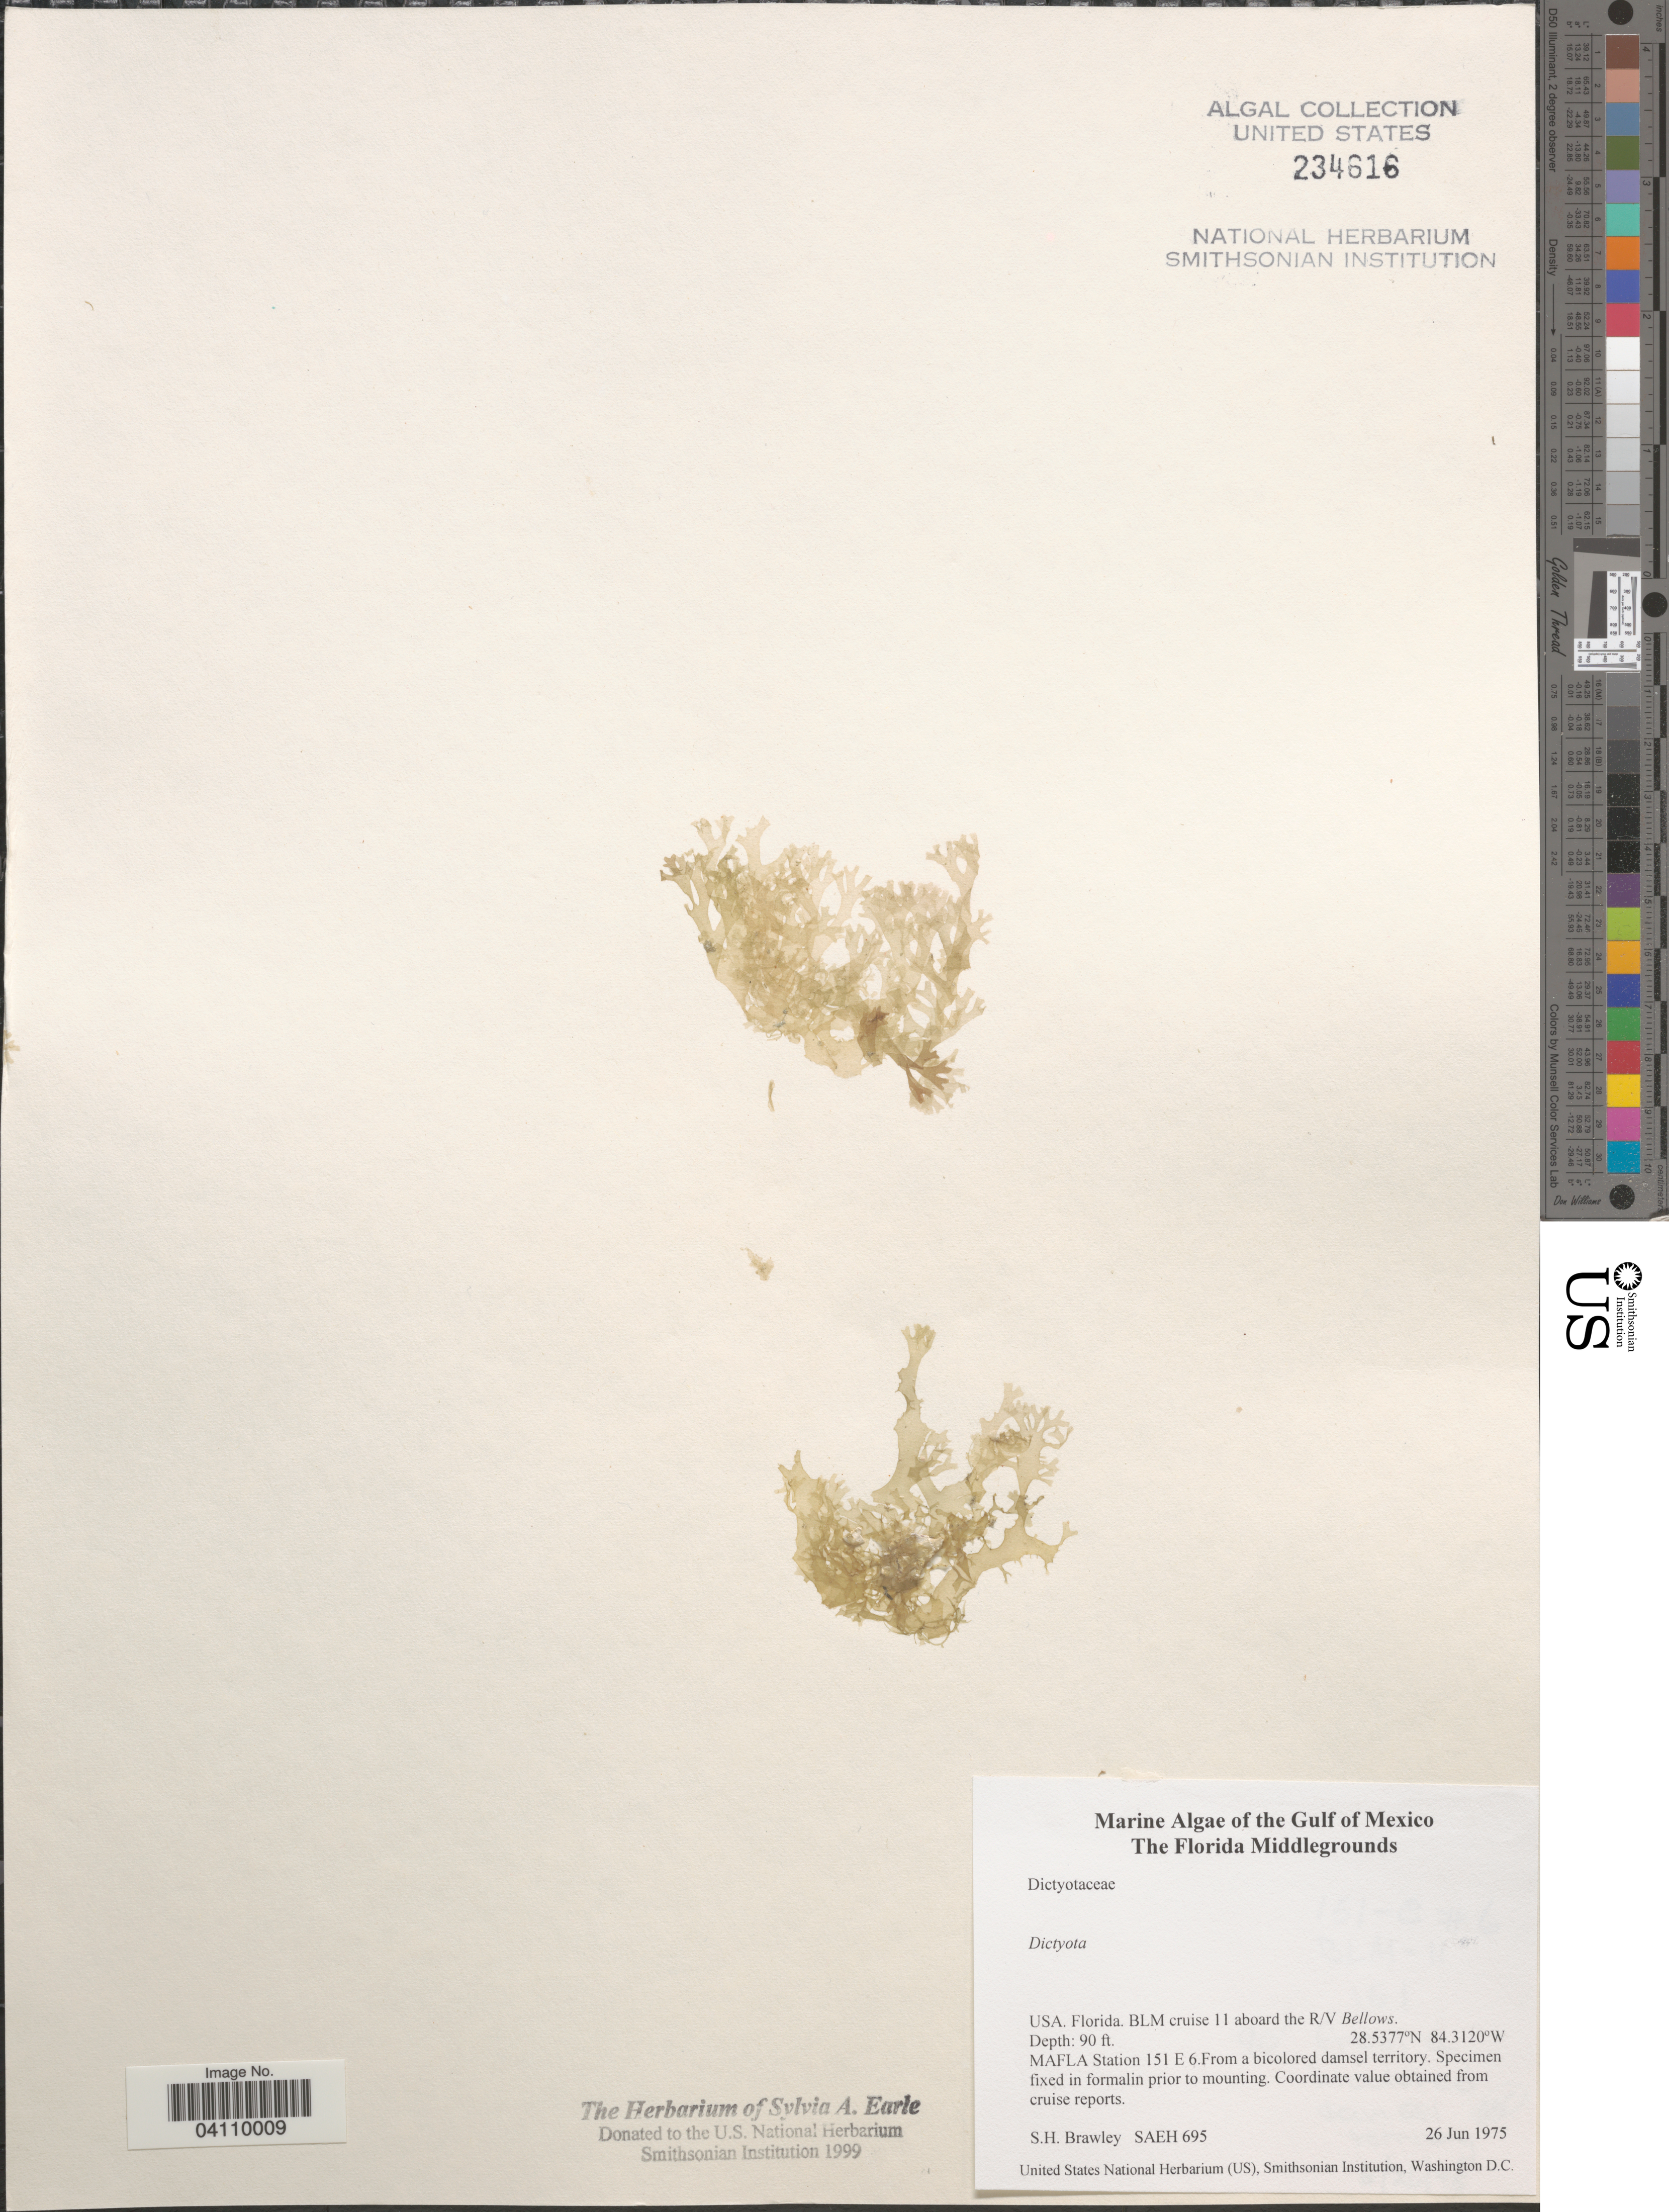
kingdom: Chromista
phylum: Ochrophyta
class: Phaeophyceae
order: Dictyotales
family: Dictyotaceae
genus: Dictyota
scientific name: Dictyota sp.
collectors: S. Brawley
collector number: SAEH 695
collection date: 1975-06-26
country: United States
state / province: Florida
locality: The Gulf of Mexico. The Florida Middlegrounds. BML cruis 11 aboard the R/V Bellows. MAFLA Station 151 E 6.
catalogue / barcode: US 234616